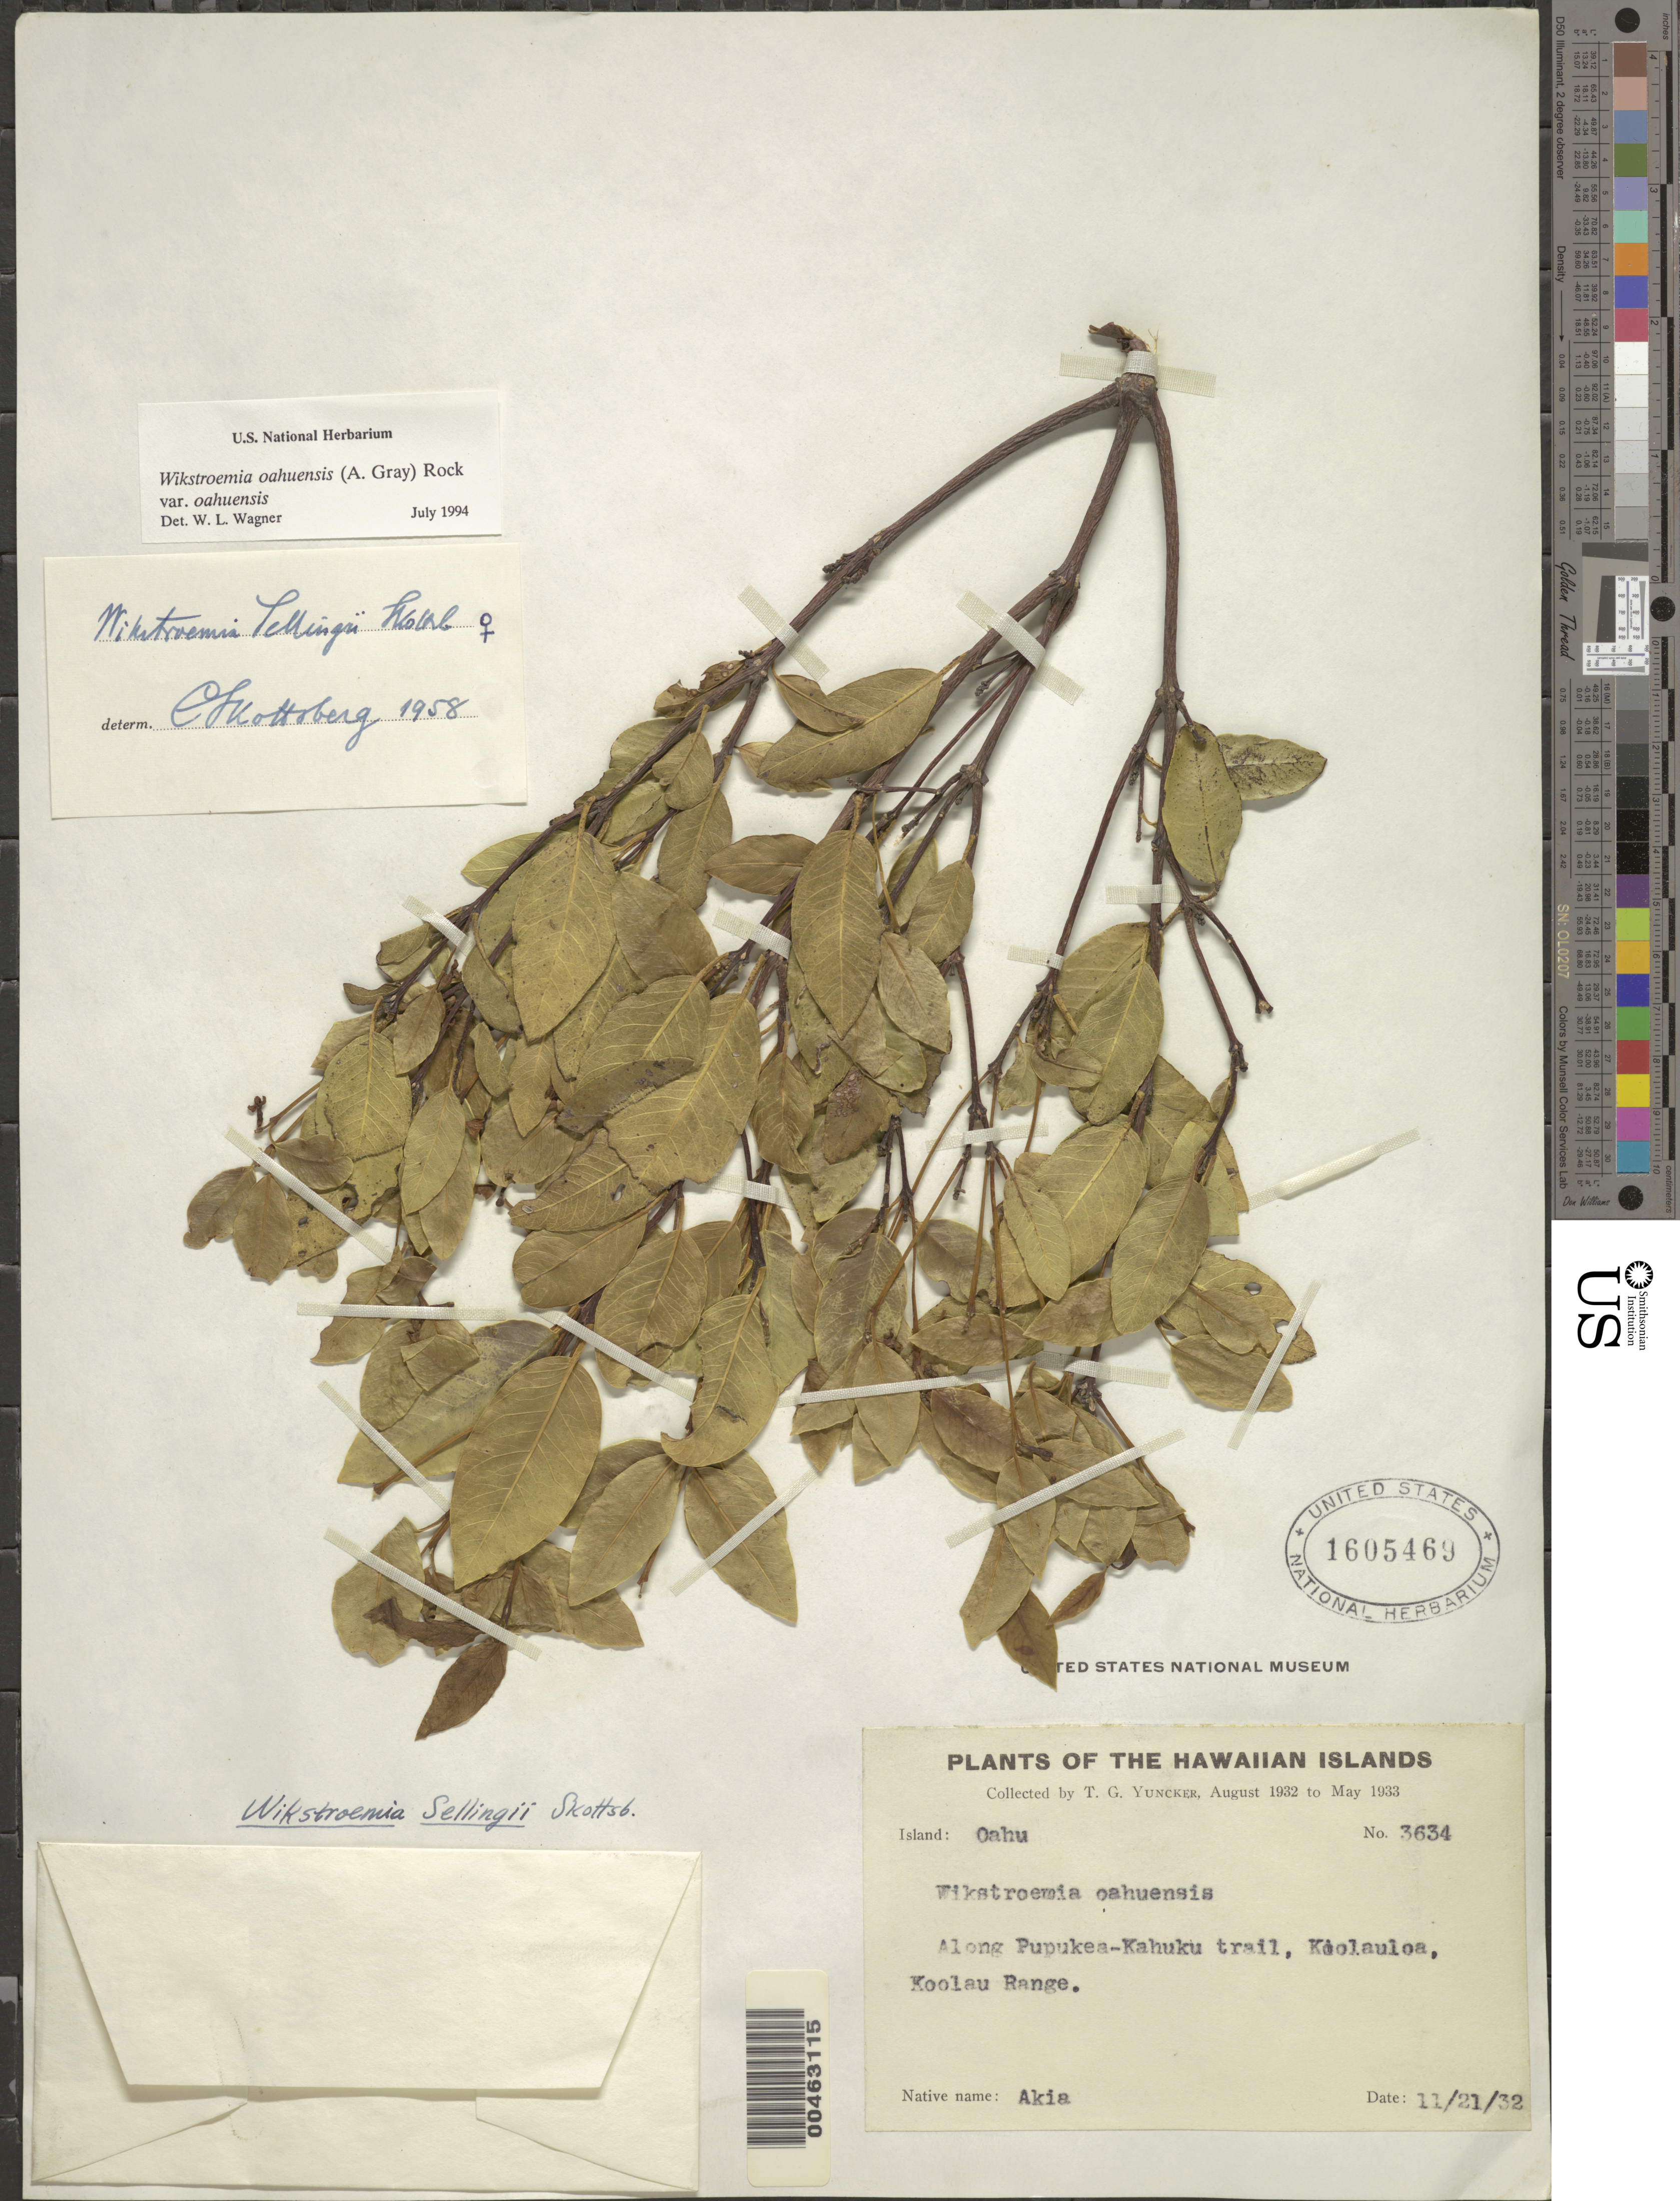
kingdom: Plantae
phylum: Tracheophyta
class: Magnoliopsida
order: Malvales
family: Thymelaeaceae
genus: Wikstroemia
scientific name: Wikstroemia oahuensis var. oahuensis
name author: (A. Gray) Rock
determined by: Wagner, W. L., (BOT), Smithsonian Institution - National Museum of Natural History (UNITED STATES)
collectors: T. G. Yuncker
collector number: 3634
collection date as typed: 21 Nov 1932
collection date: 1932-11-21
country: United States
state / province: Hawaii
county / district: Honolulu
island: Oahu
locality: Along Pupukea-Kahuku trail, Koolauloa, Koolau Range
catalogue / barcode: US 1605469